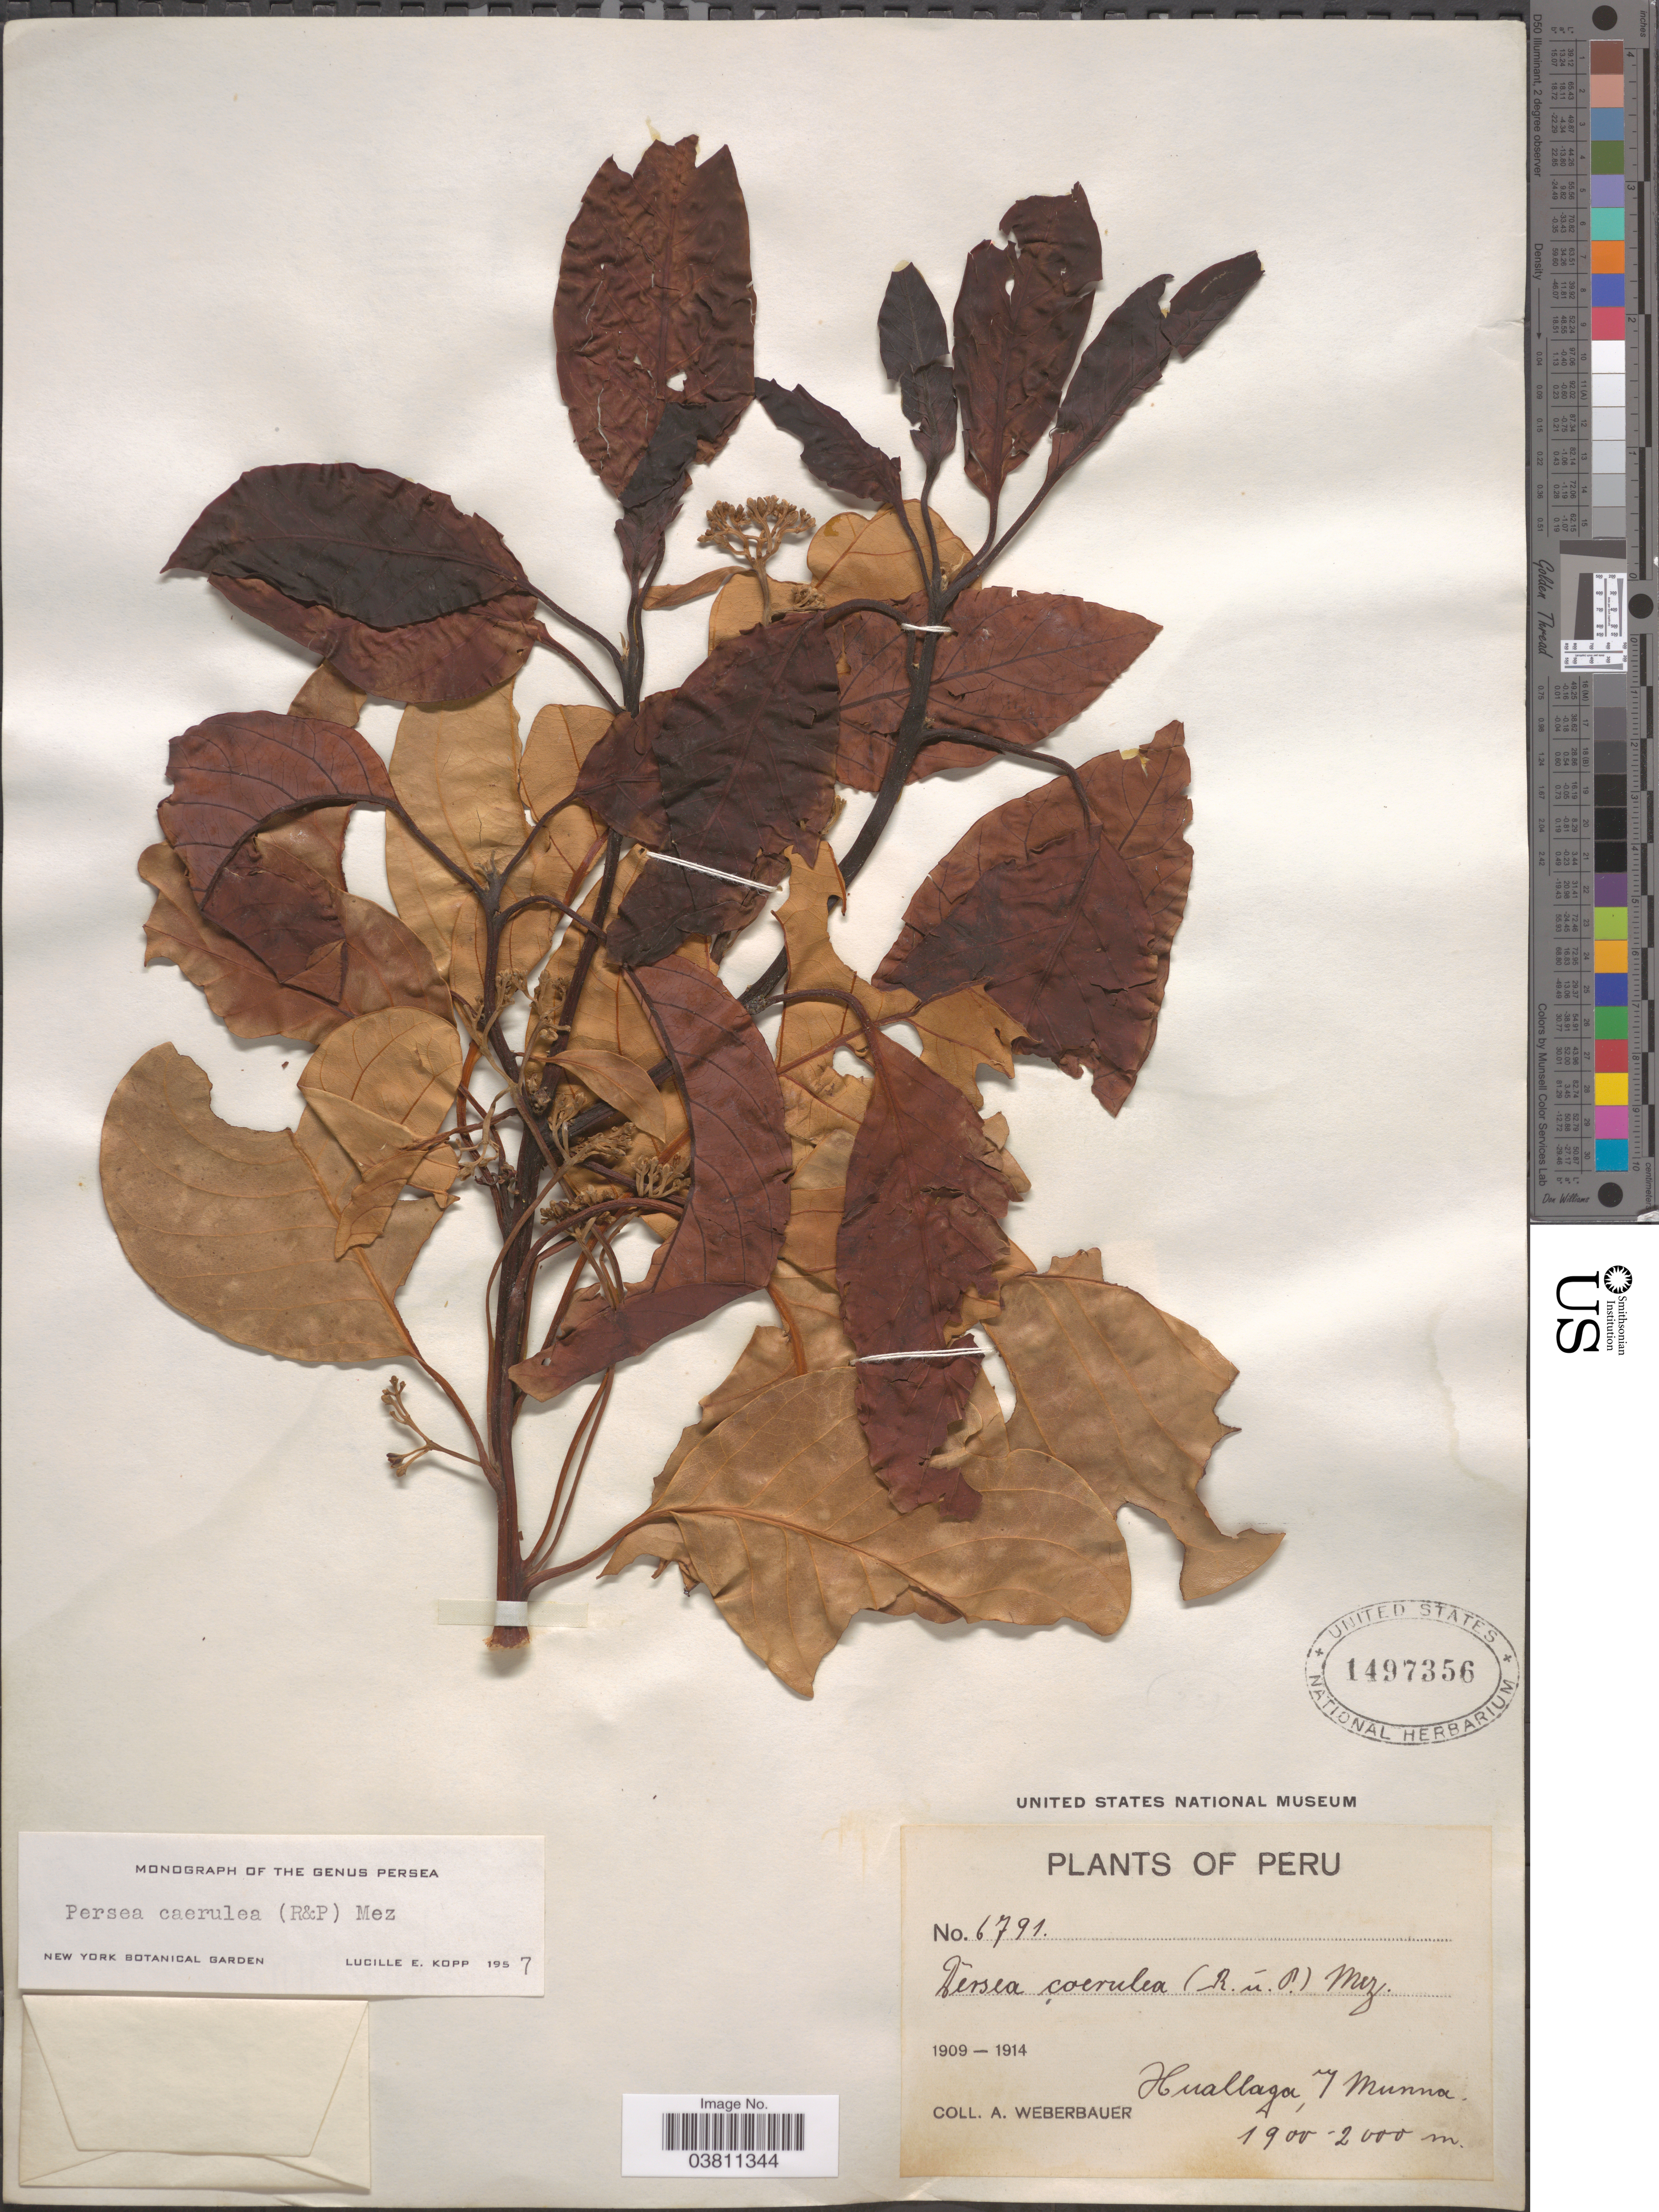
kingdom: Plantae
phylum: Tracheophyta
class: Magnoliopsida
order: Laurales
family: Lauraceae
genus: Persea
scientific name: Persea caerulea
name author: (Ruiz & Pav.) Mez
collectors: A. Weberbauer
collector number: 6791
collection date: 1909/1914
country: Peru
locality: Huallaga, in Munna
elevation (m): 1900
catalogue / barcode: US 1497356